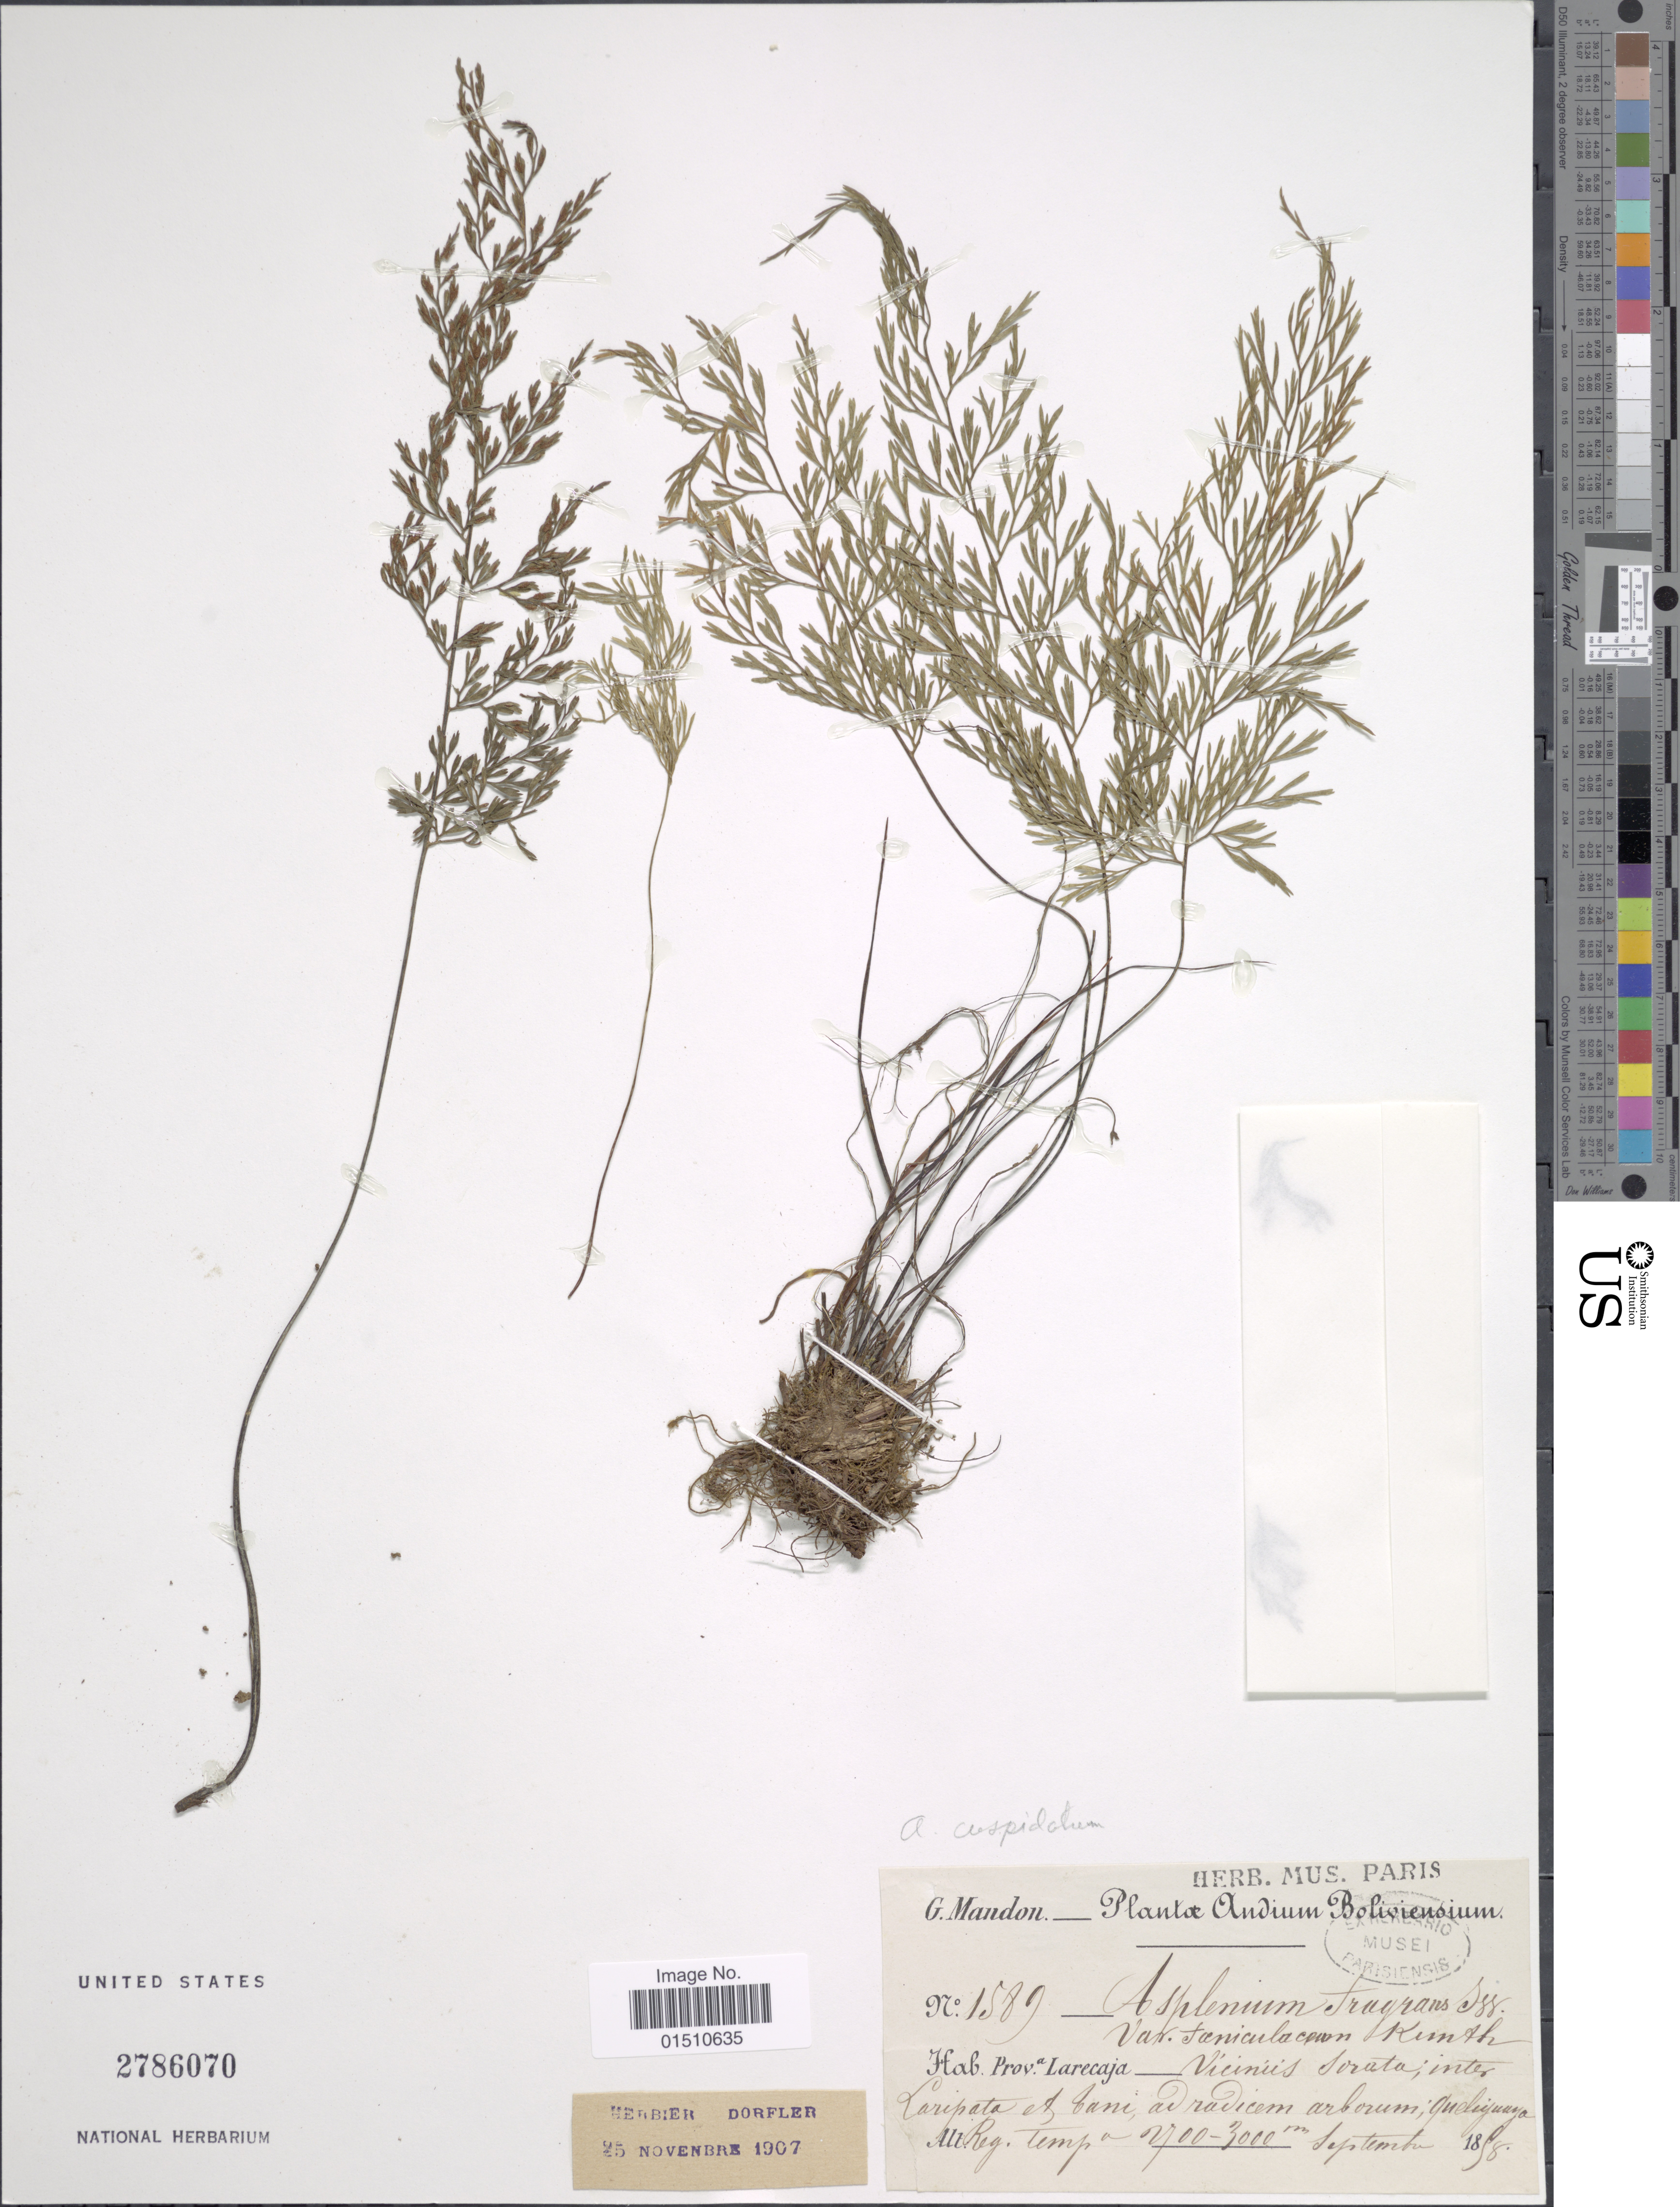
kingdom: Plantae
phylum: Tracheophyta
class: Polypodiopsida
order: Polypodiales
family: Aspleniaceae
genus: Asplenium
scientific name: Asplenium cuspidatum var. foeniculaceum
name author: (Kunth) C.V. Morton & Lellinger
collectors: G. Mandon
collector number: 1589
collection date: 1858-09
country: Bolivia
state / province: La Páz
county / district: Larecaja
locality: Prov. a Larecaja. Viciniis Sorata; inter Laripata at sani. ai ad ravium.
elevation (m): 2700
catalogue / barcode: US 2786070